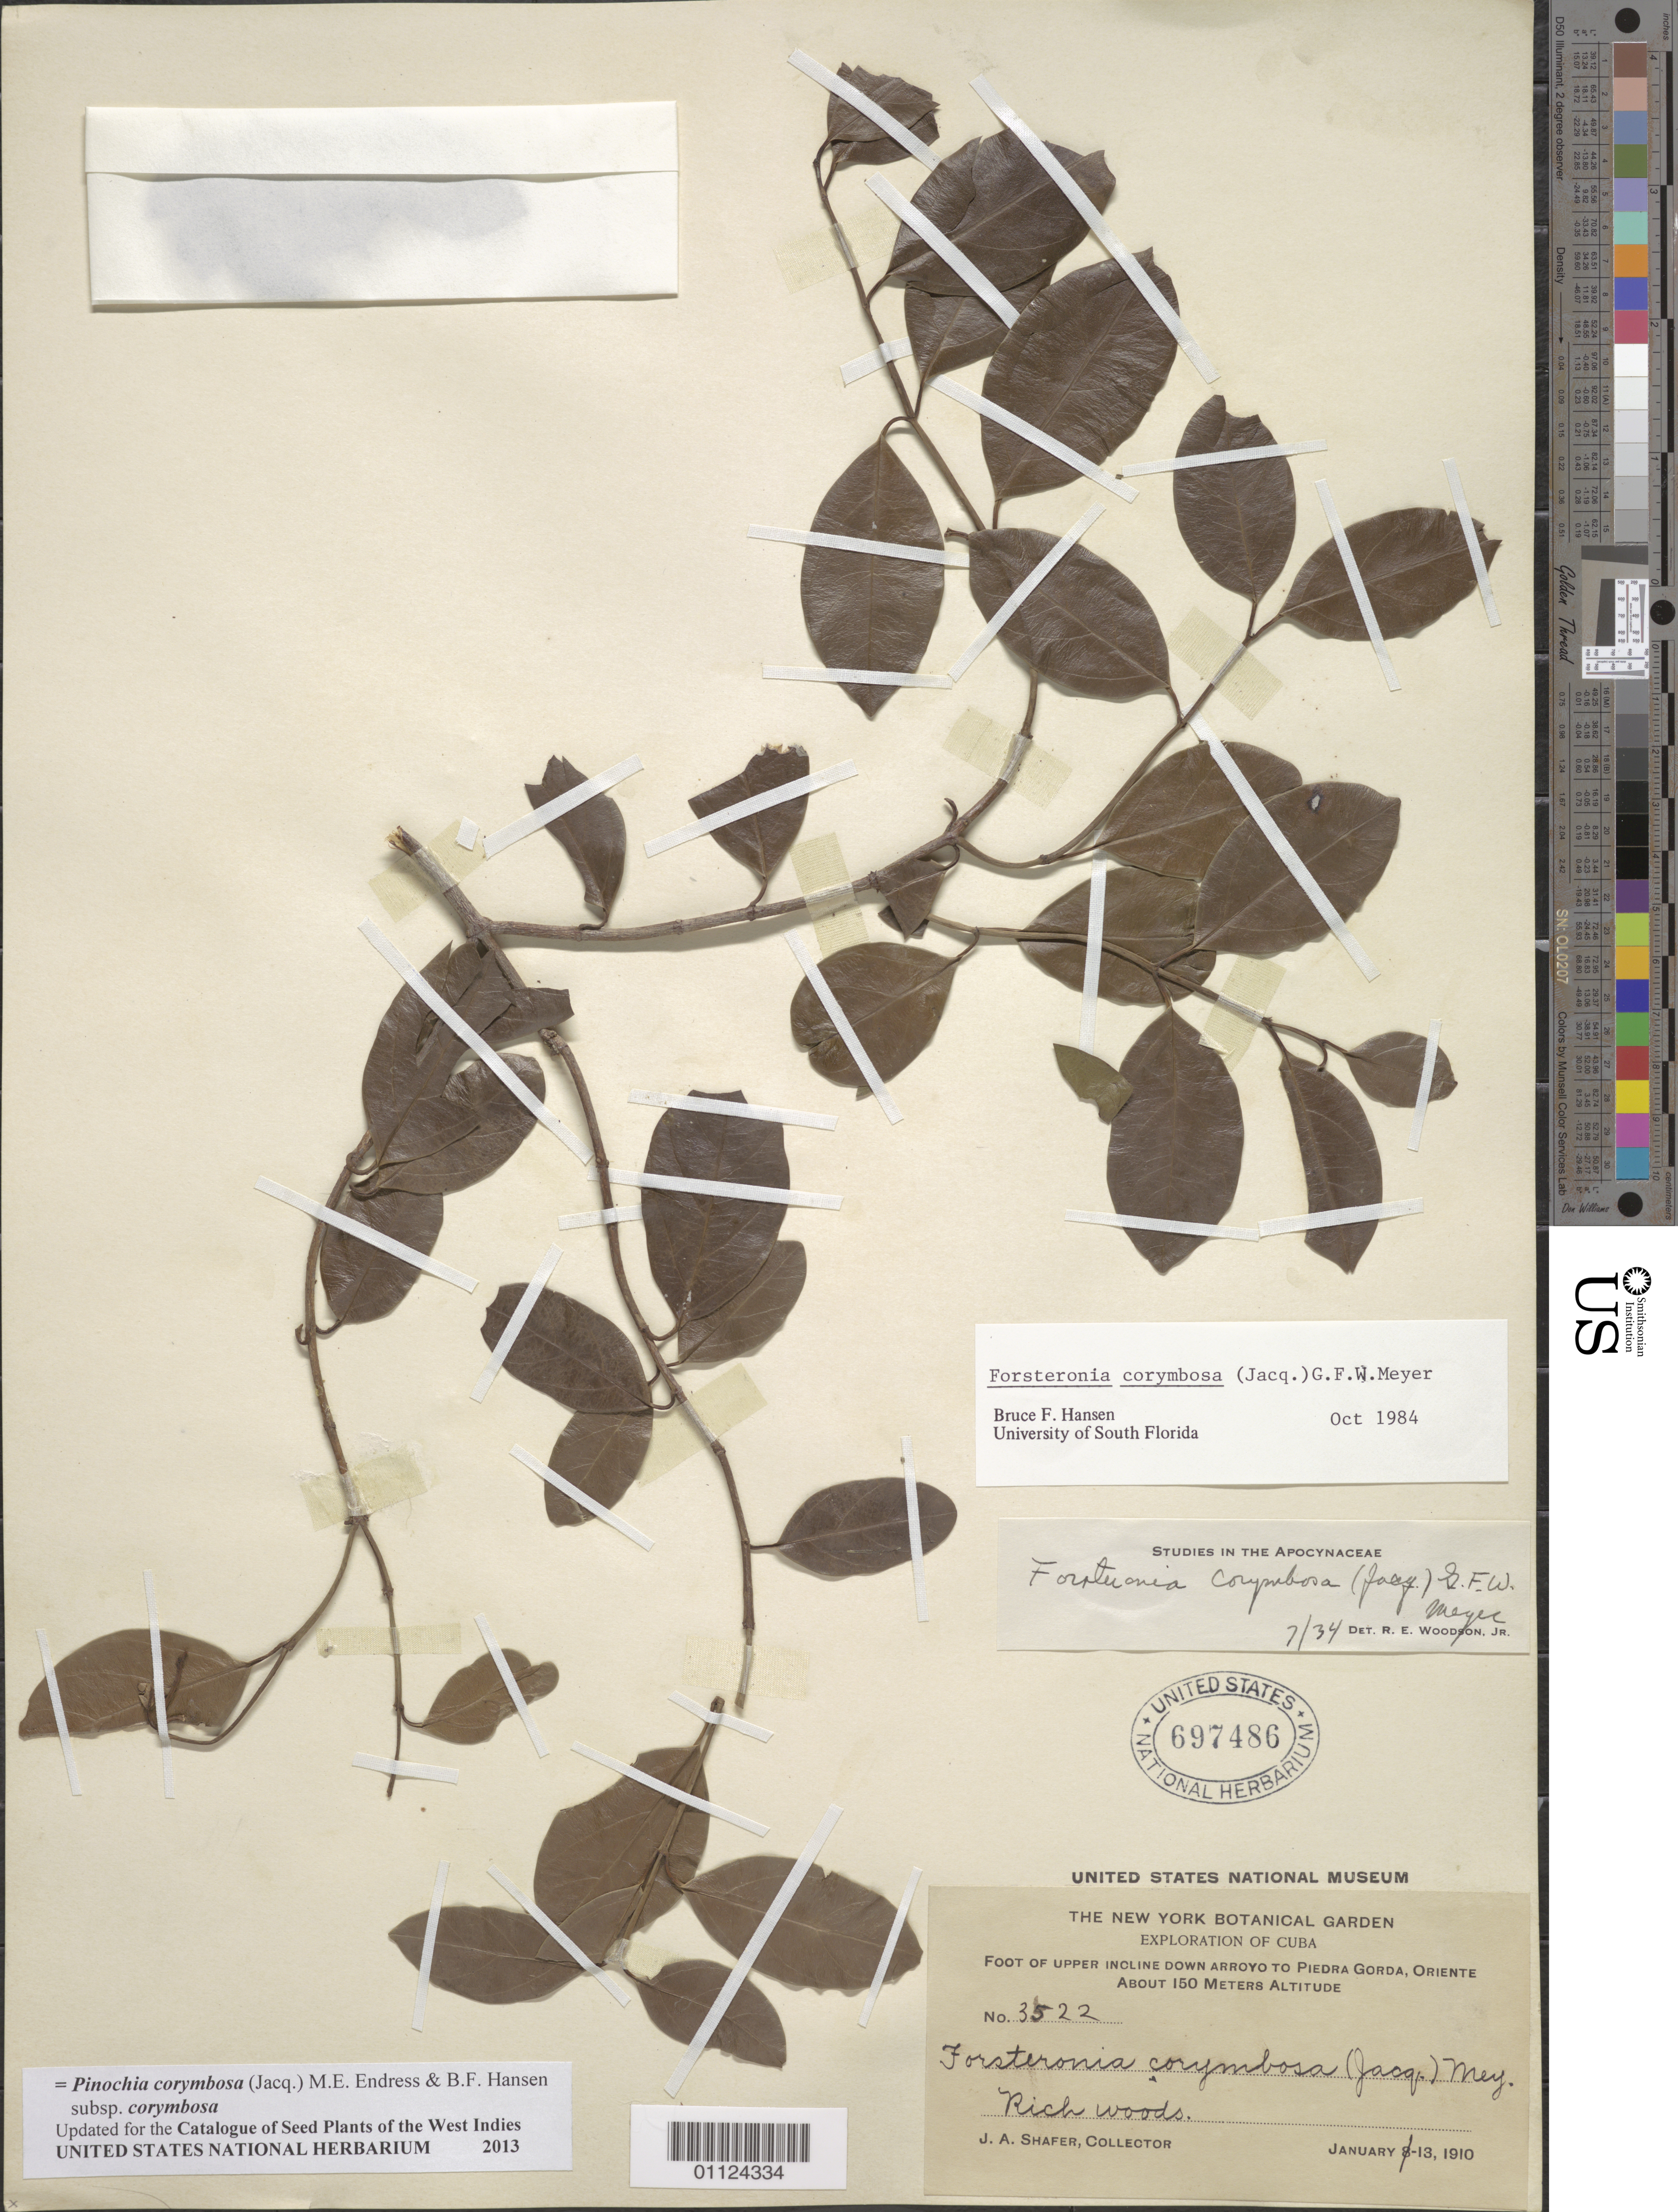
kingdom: Plantae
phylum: Tracheophyta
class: Magnoliopsida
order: Gentianales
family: Apocynaceae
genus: Pinochia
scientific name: Pinochia corymbosa subsp. corymbosa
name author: (Jacq.) M.E. Endress & B.F. Hansen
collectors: J. A. Shafer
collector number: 3522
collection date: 1910-01-13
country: Cuba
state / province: Sancti Spiritus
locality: Oriente Province. Piedra Gorda; foot of upper incline down arroyo to Piedra Gorda.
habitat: Rich woods.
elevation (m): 150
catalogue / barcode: US 697486